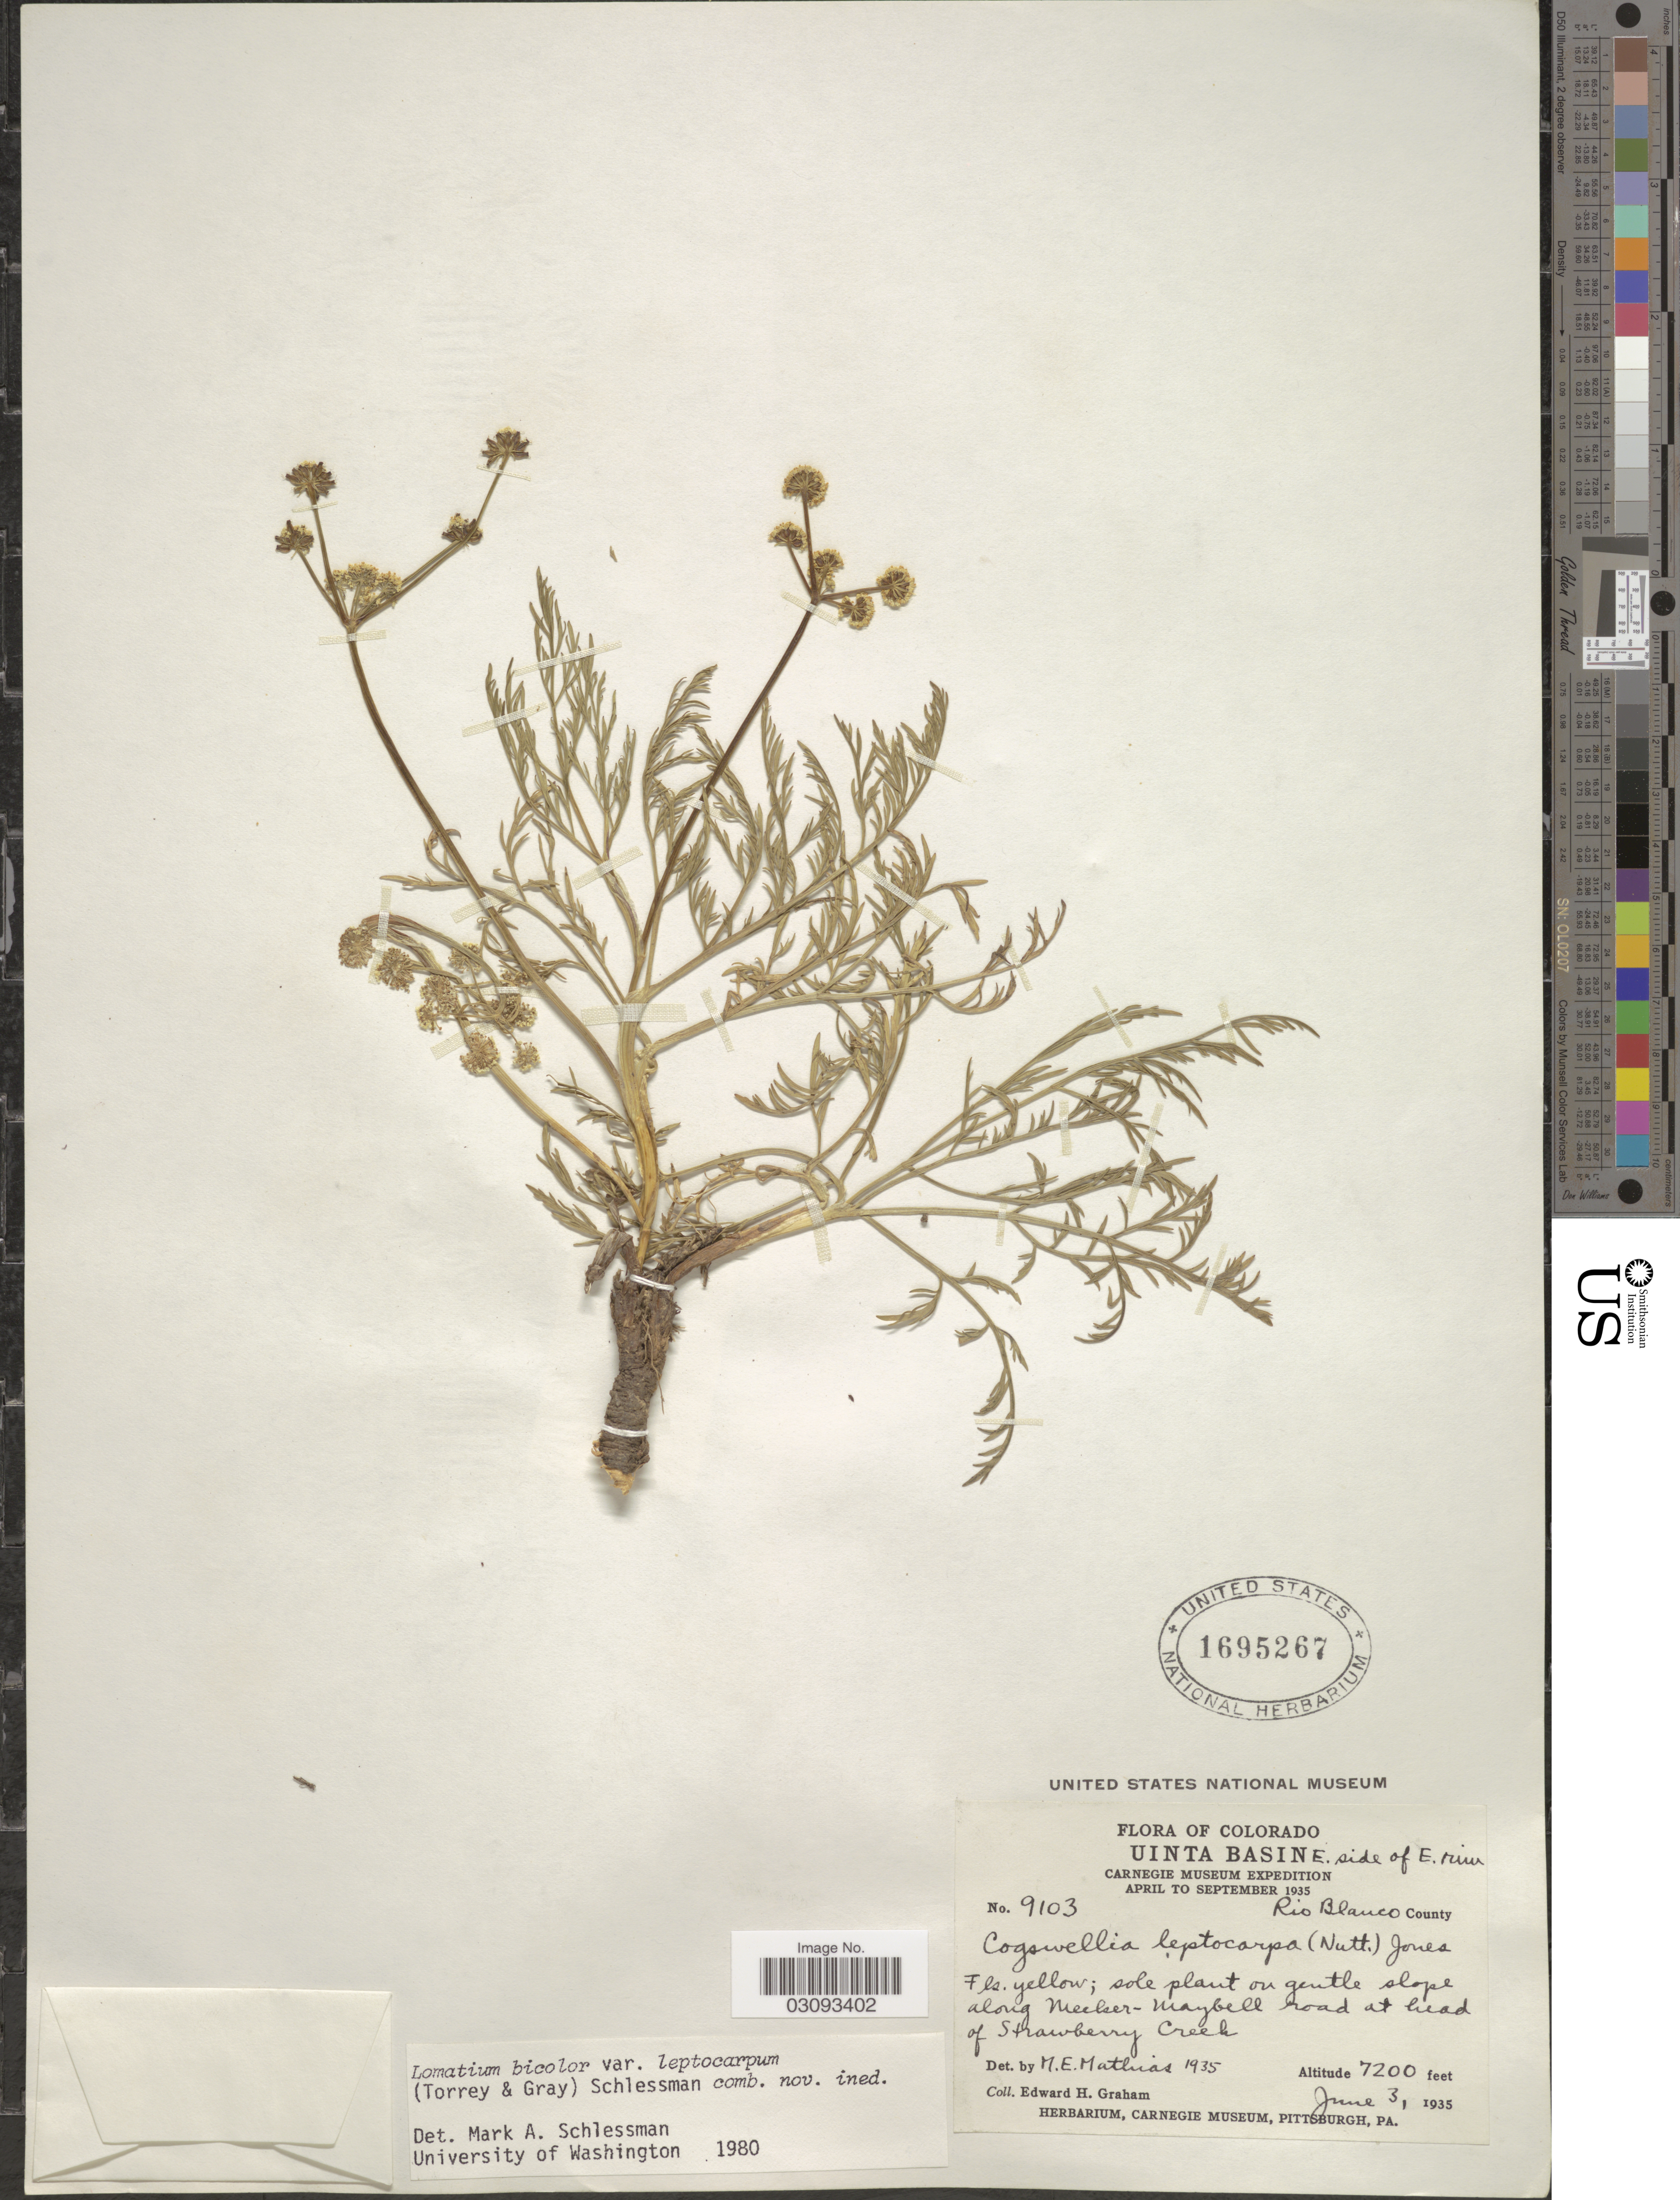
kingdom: Plantae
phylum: Tracheophyta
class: Magnoliopsida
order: Apiales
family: Apiaceae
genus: Lomatium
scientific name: Lomatium bicolor var. leptocarpum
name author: (Torr. & A. Gray) Schlessman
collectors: E. H. Graham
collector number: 9103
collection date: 1935-06-03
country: United States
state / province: Colorado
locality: Uinta Basine, side of E. river. Rio Blanco County, along Meeker-Maybell road at head of Strawberry Creek.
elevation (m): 2195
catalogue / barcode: US 1695267